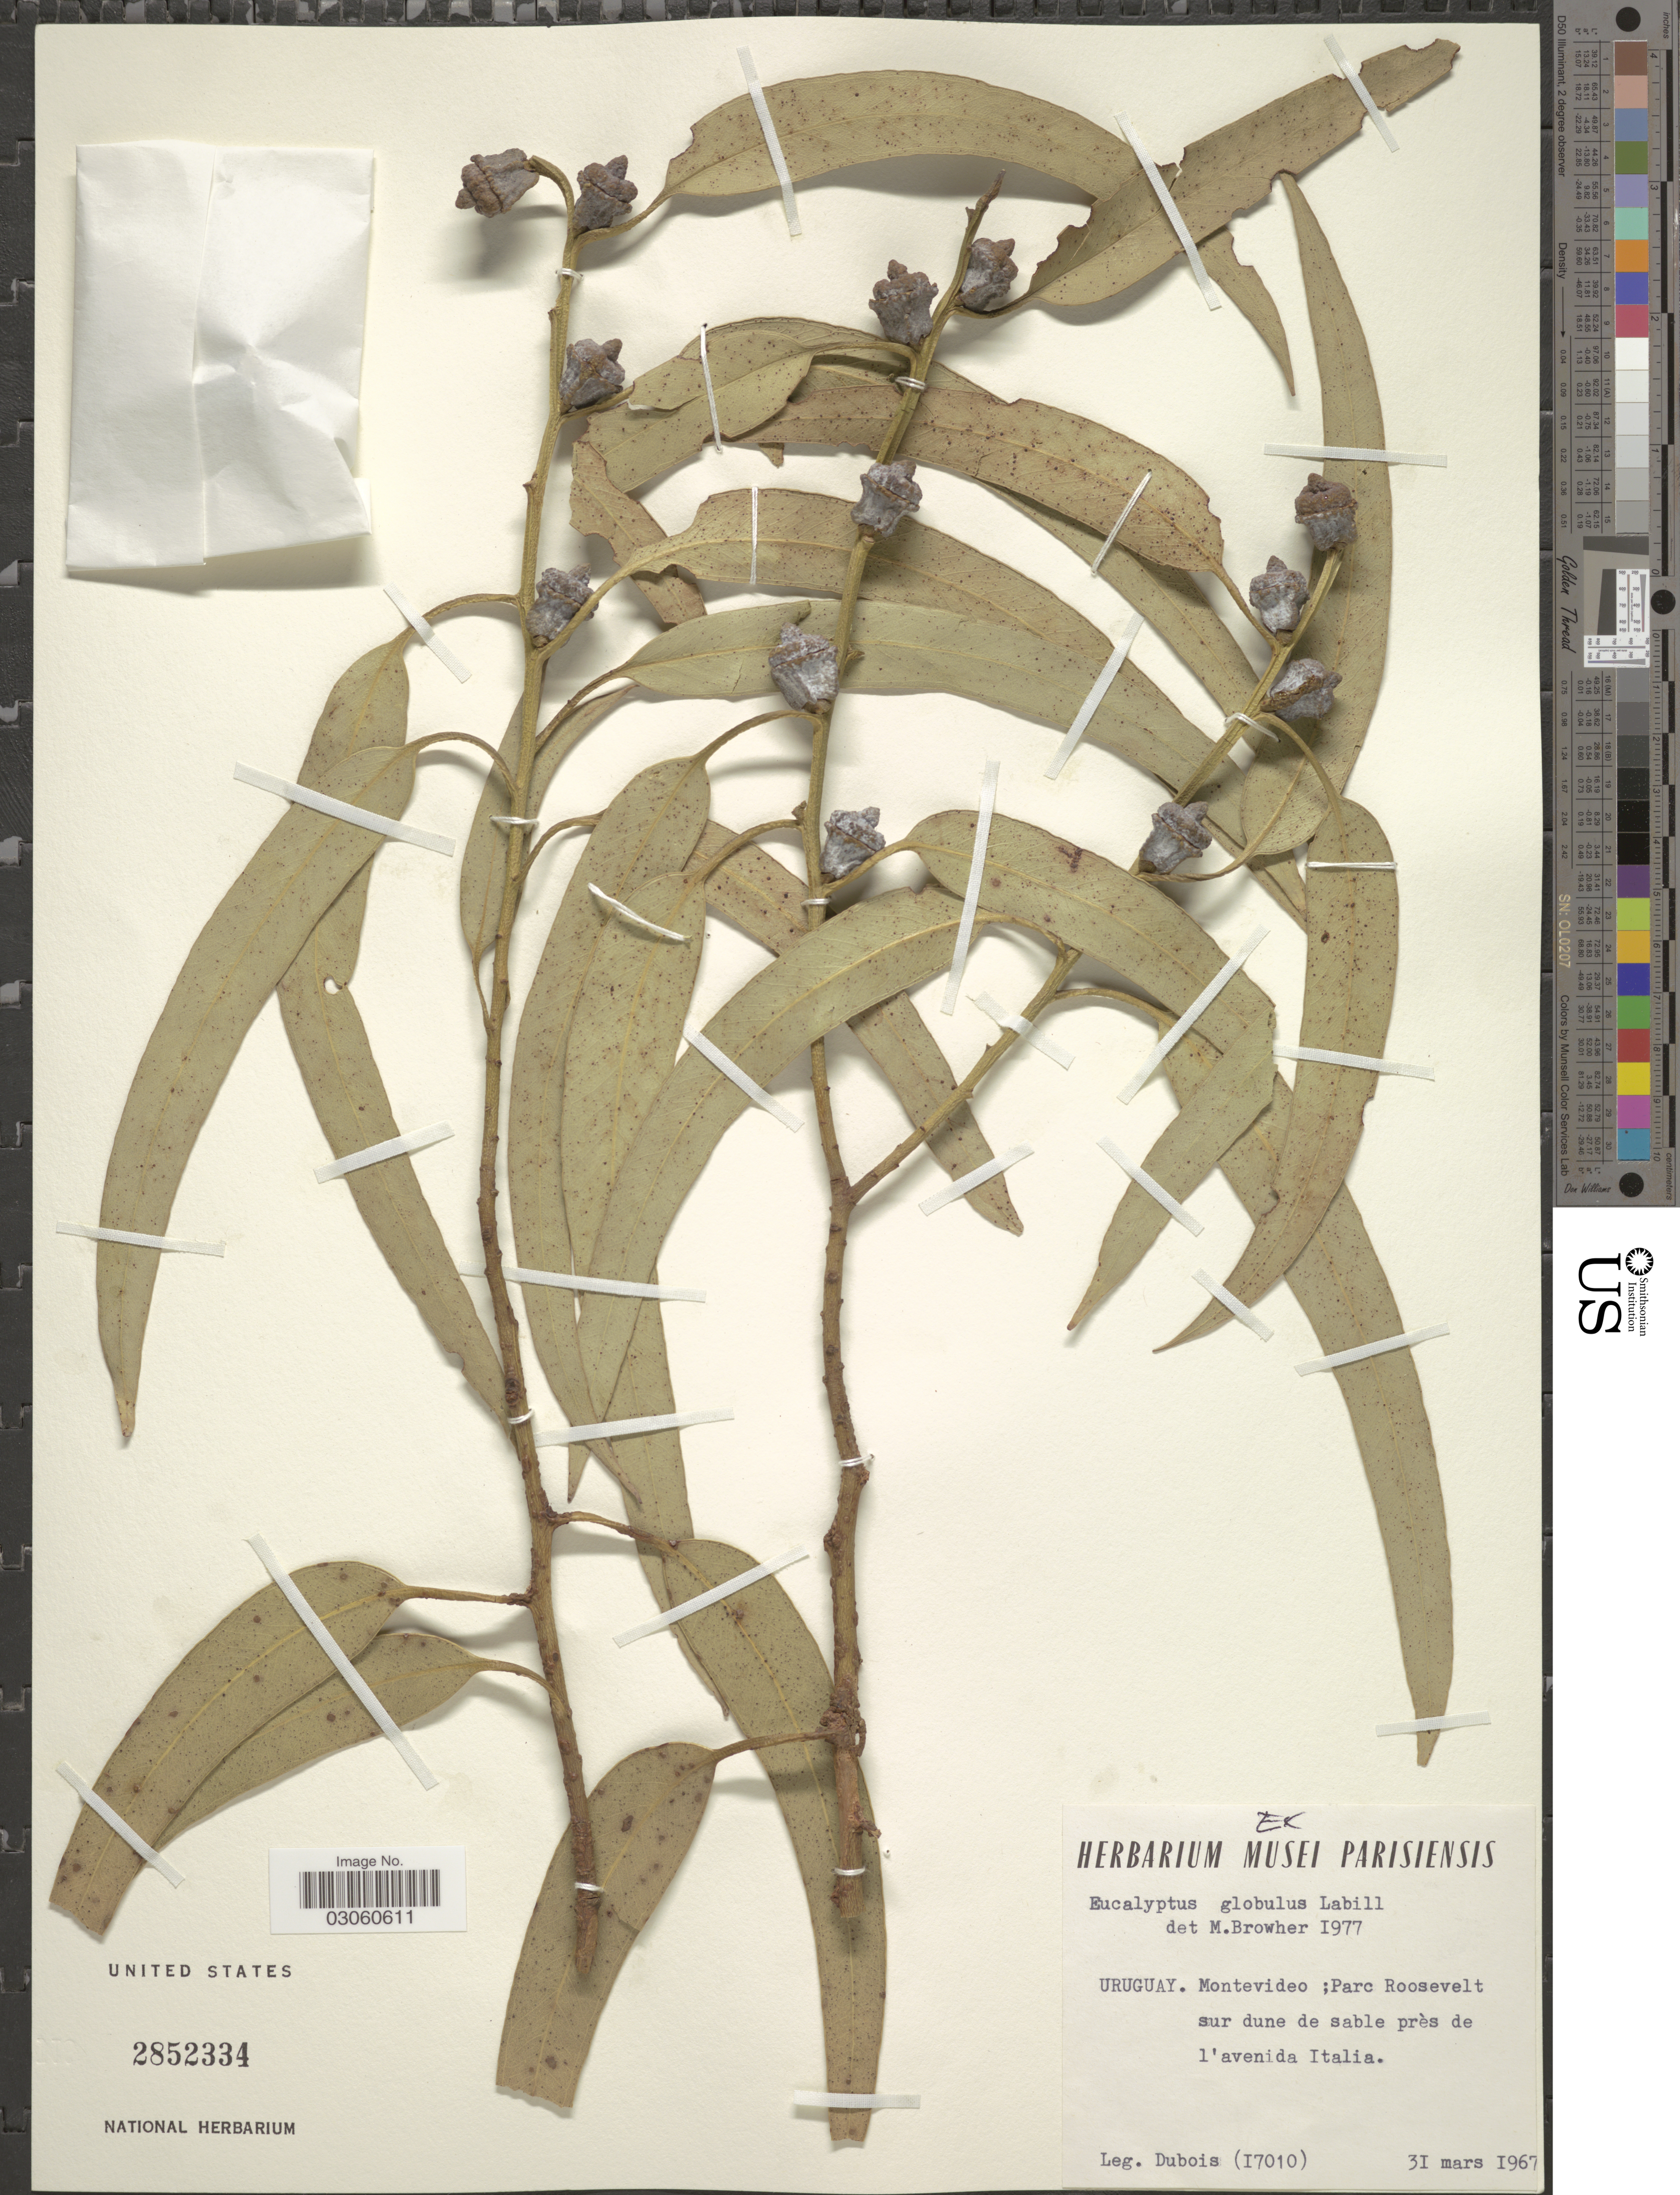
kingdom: Plantae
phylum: Tracheophyta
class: Magnoliopsida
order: Myrtales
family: Myrtaceae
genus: Eucalyptus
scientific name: Eucalyptus globulus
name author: Labill.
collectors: -. Dubois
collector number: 17010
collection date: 1967-03-31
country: Uruguay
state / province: Montevideo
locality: Parc Roosevelt sur dune de sable près de l'avenida Italia.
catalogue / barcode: US 2852334